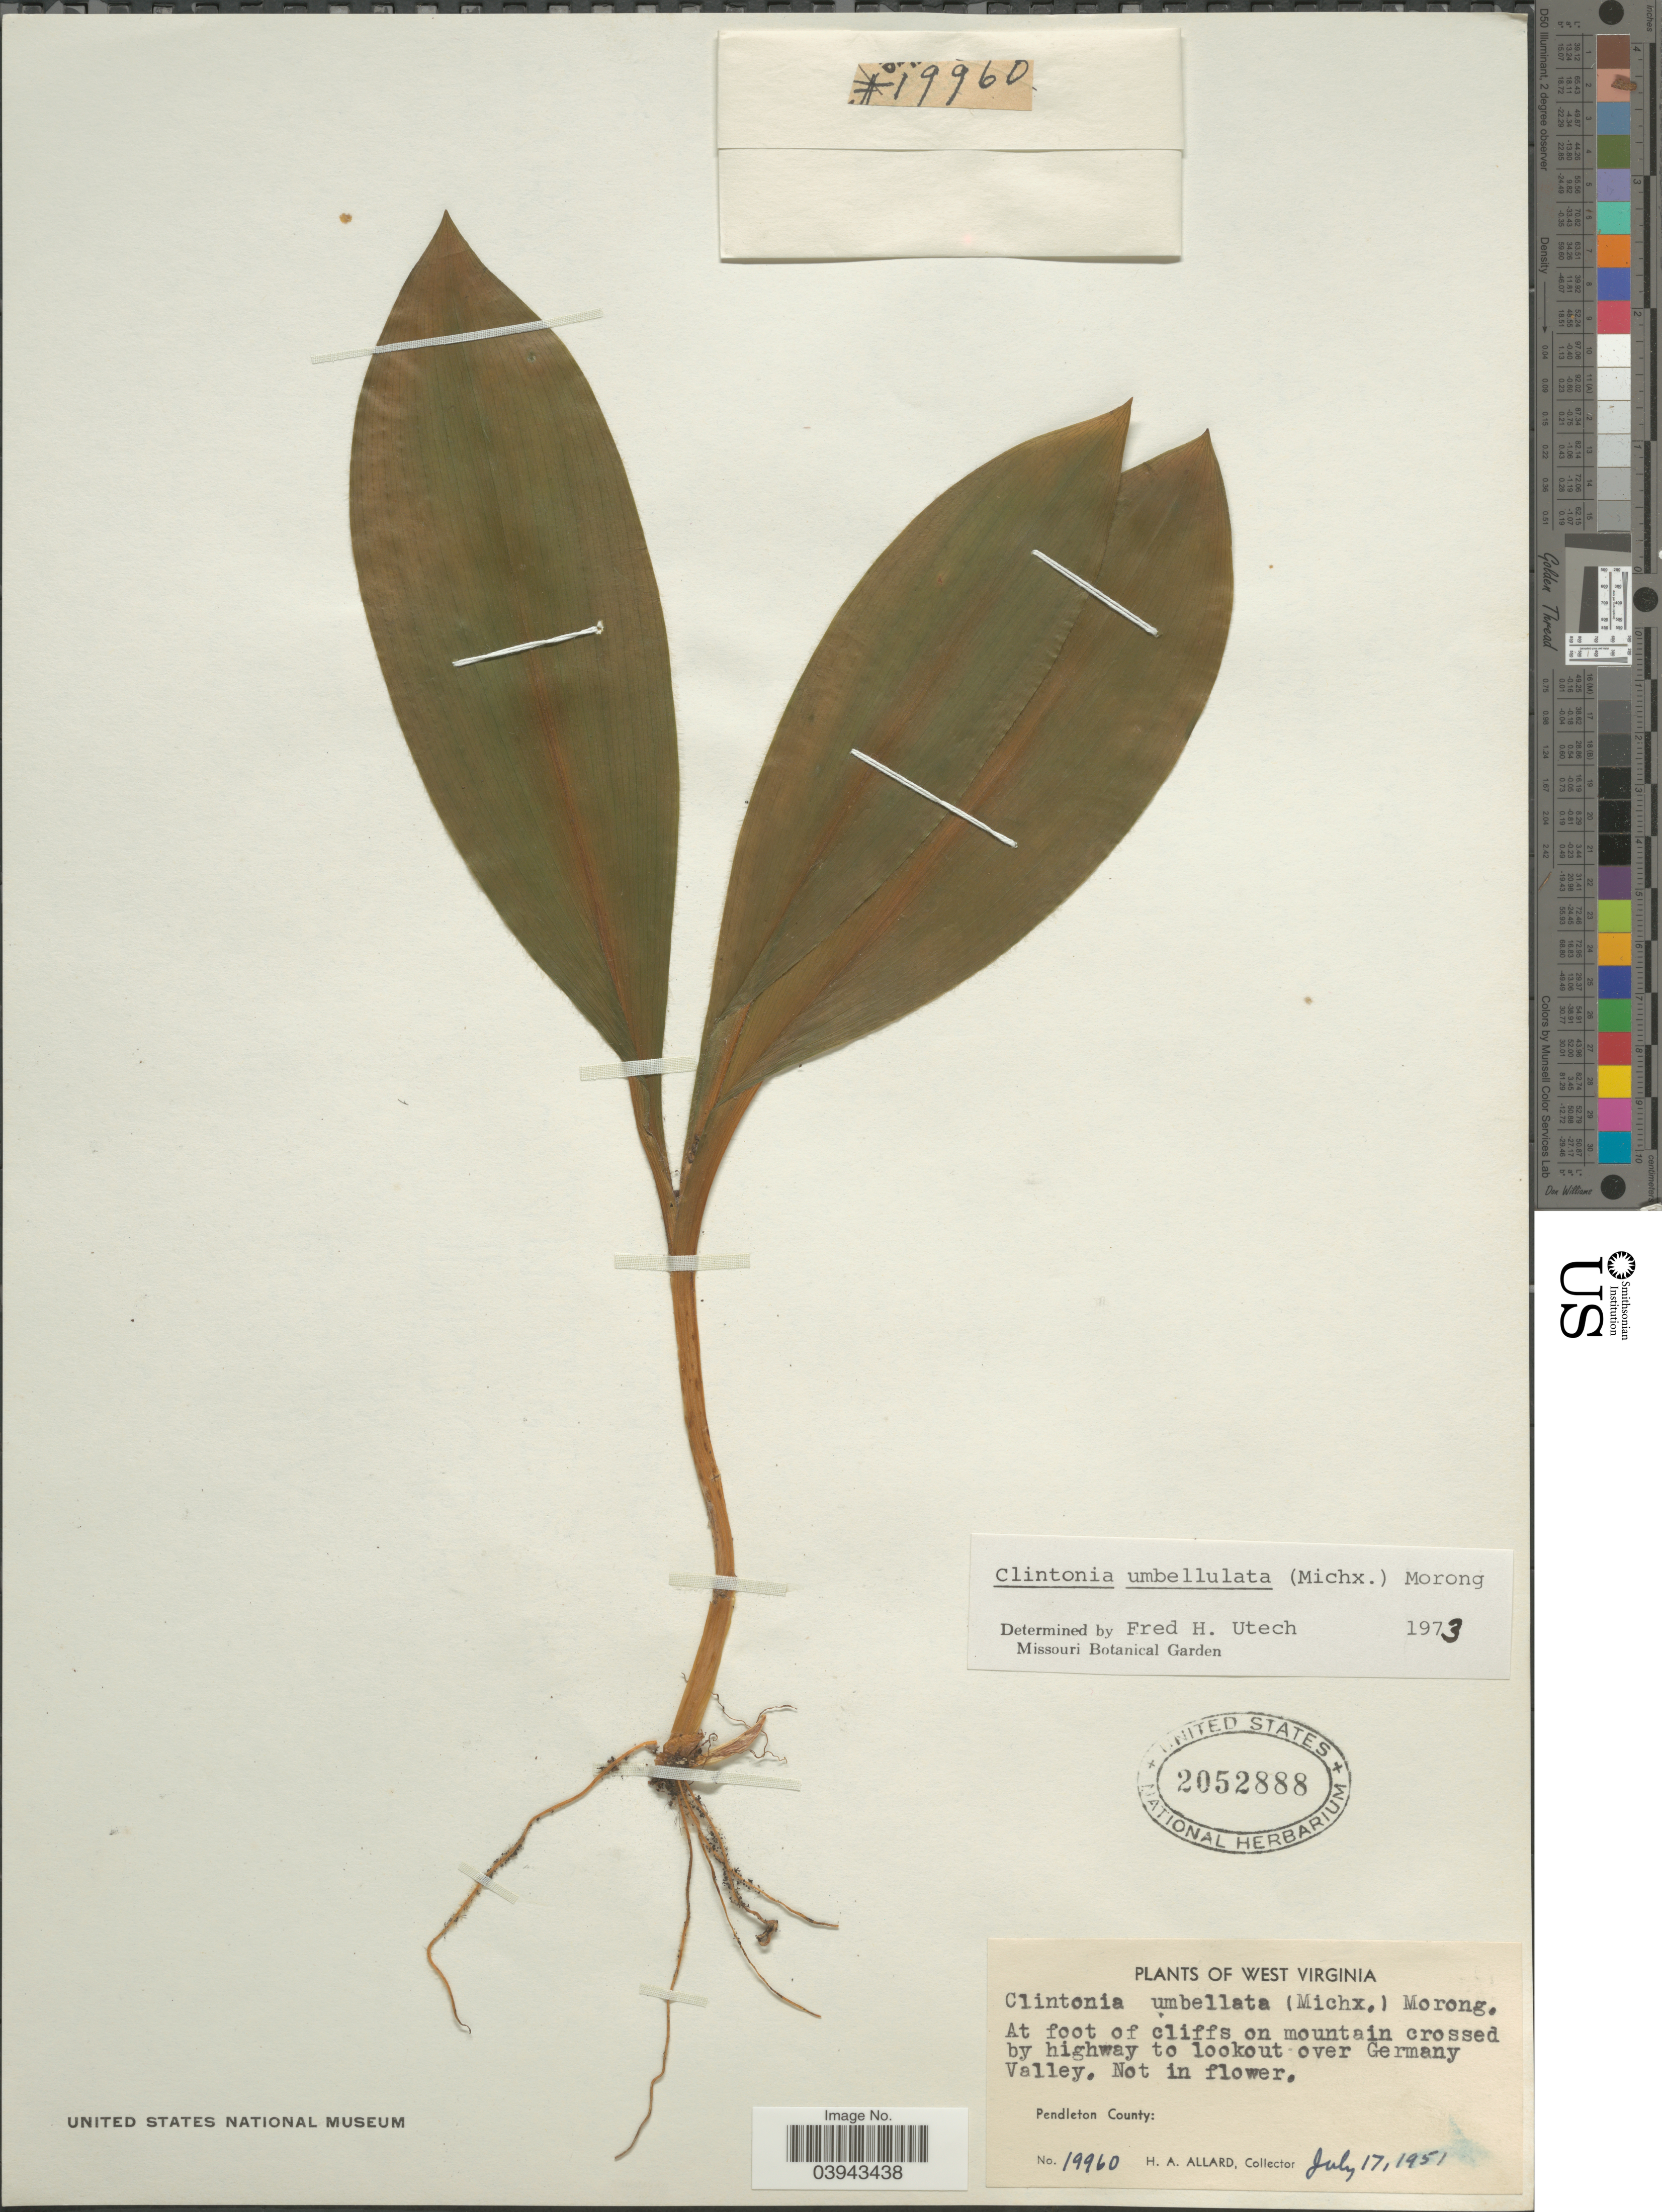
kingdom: Plantae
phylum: Tracheophyta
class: Liliopsida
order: Liliales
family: Liliaceae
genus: Clintonia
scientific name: Clintonia umbellulata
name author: (Michx.) Morong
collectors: H. A. Allard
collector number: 19960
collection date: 1951-07-17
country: United States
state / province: West Virginia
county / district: Pendleton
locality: At foot of cliffs on mountain crossed by highway to lookout over Germany Valley. Pendleton County.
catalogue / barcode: US 2052888